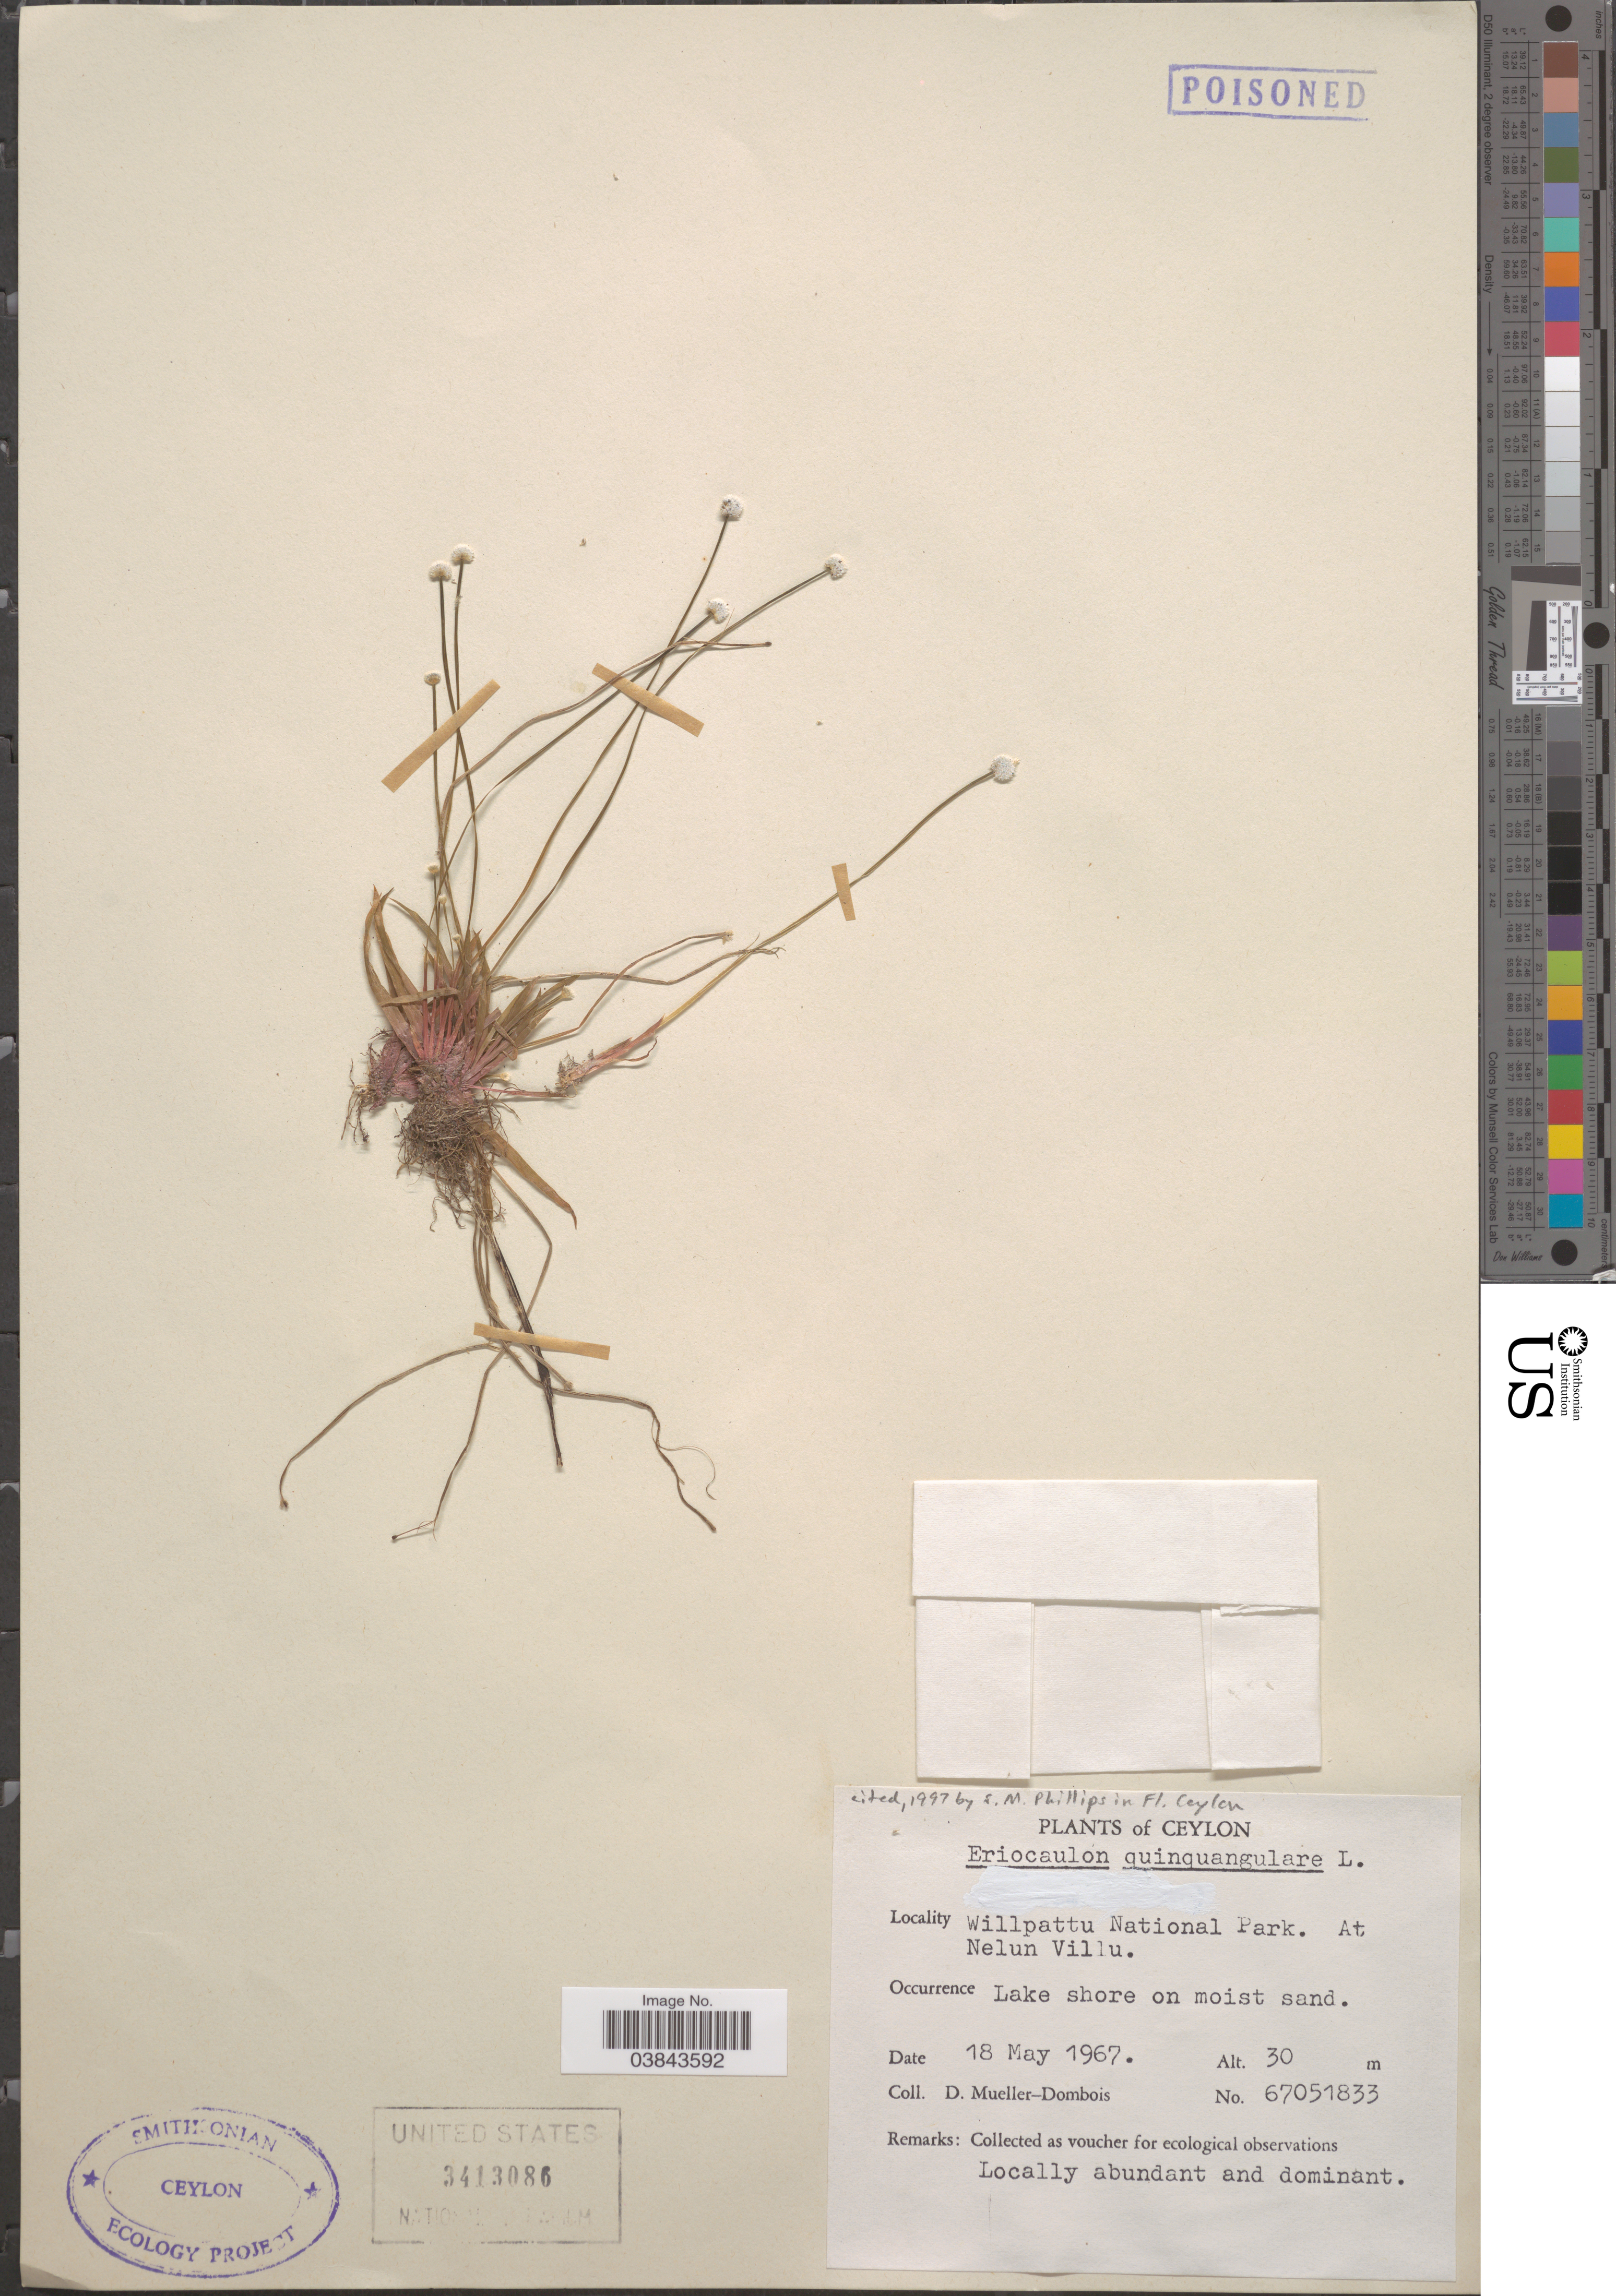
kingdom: Plantae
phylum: Tracheophyta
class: Liliopsida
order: Poales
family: Eriocaulaceae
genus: Eriocaulon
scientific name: Eriocaulon quinquangulare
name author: L.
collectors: D. Mueller-Dombois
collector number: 67051833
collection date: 1967-05-18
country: Sri Lanka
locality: Ceylon. Willpattu National Park. At Nelun Villu.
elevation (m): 30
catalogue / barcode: US 3413086